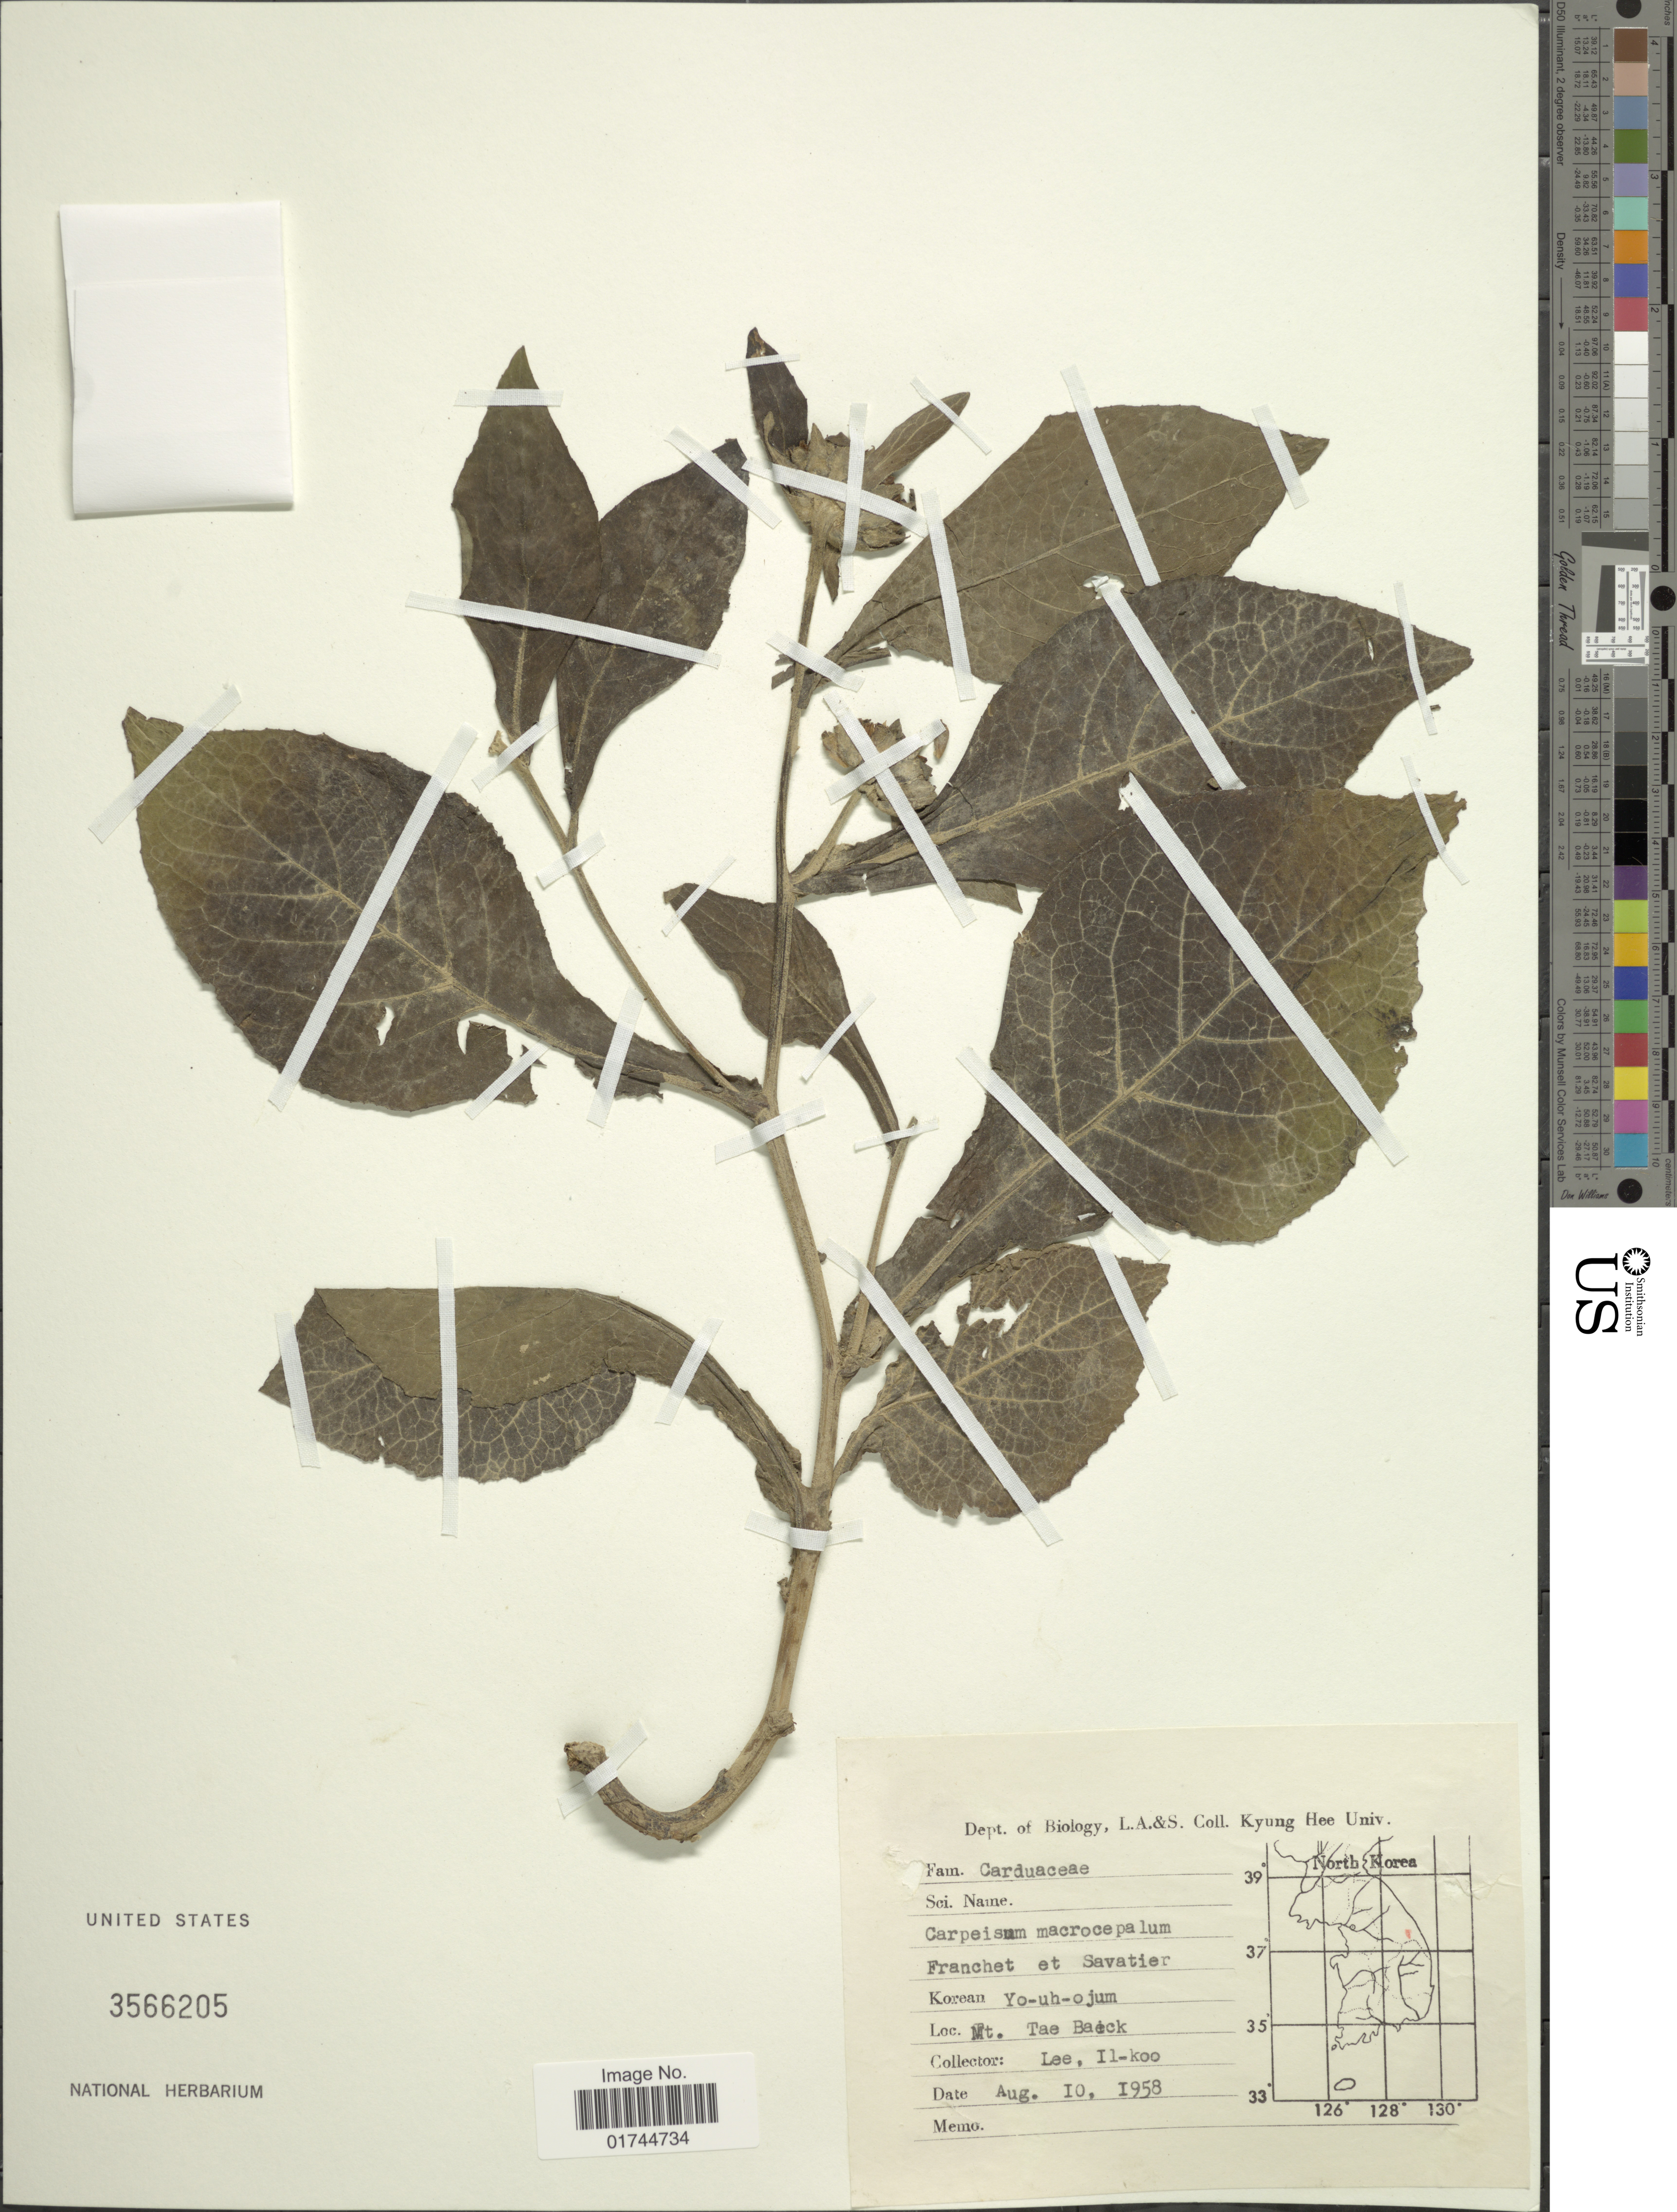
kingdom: Plantae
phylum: Tracheophyta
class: Magnoliopsida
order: Asterales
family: Asteraceae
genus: Carpesium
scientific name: Carpesium macrocephalum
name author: Franch. & Sav.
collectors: I. Lee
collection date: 1958-08-10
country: South Korea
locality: Mt. Tae Baeck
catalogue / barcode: US 3566205